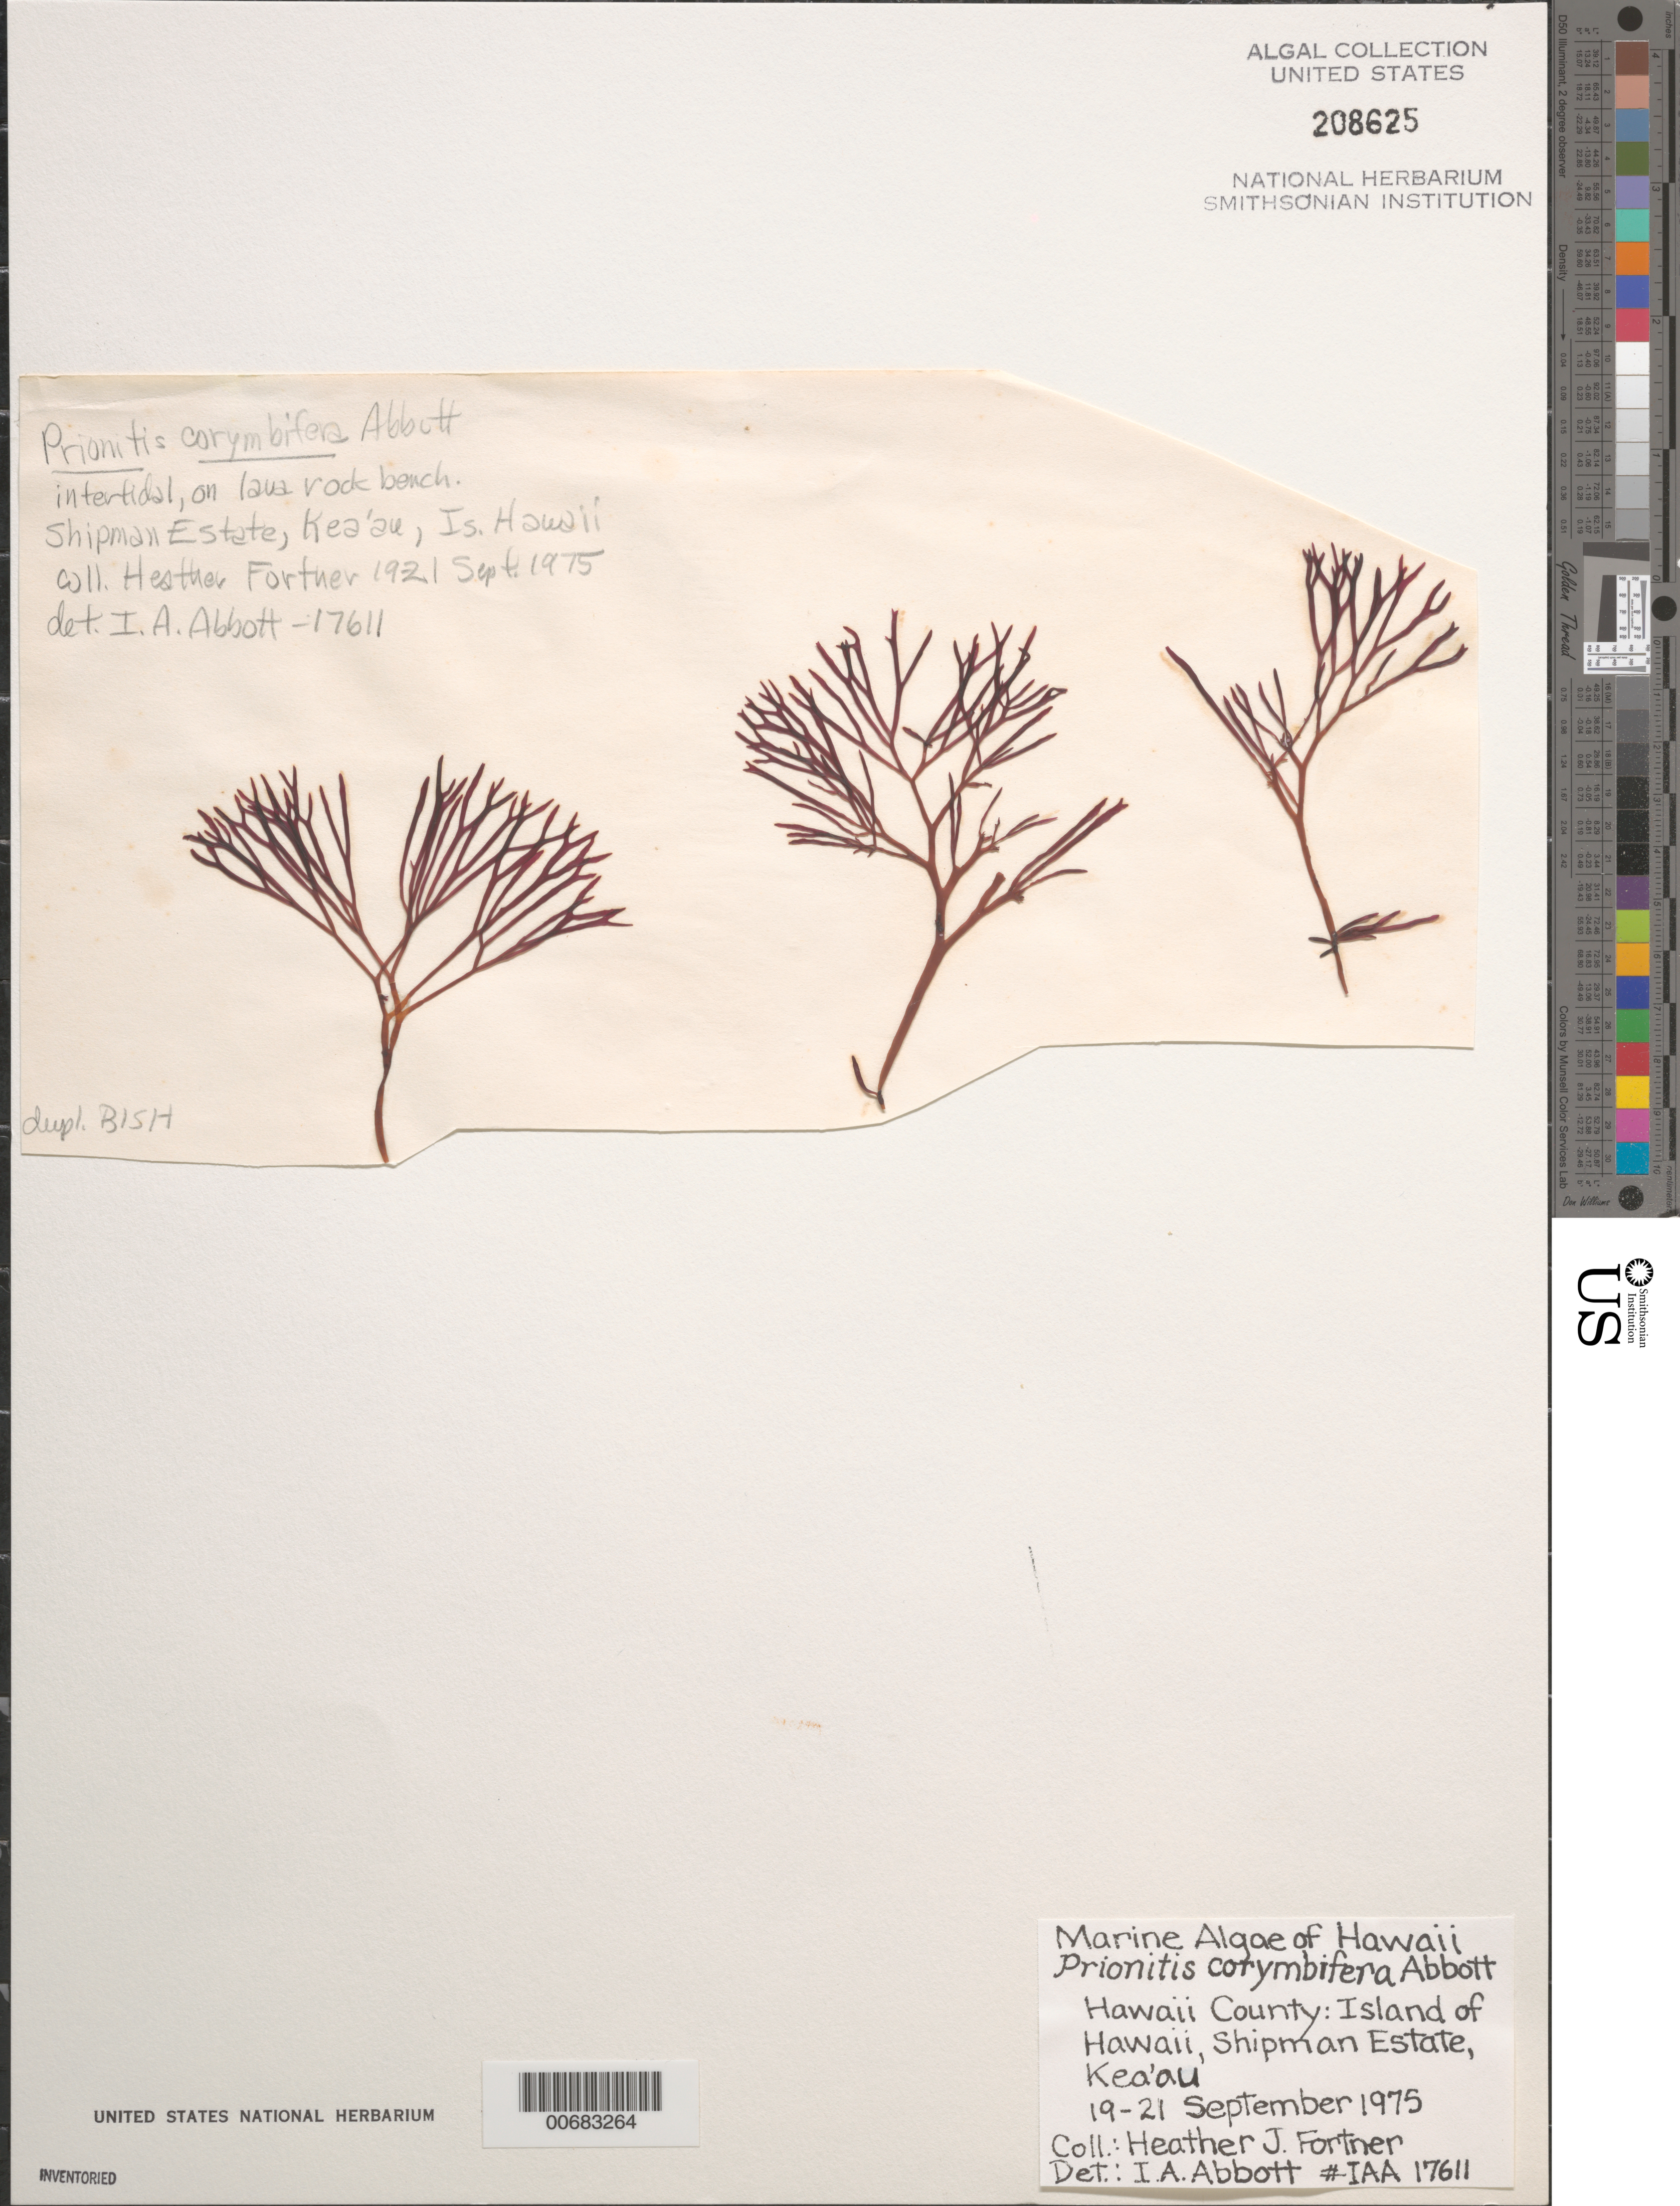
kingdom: Plantae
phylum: Rhodophyta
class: Florideophyceae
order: Halymeniales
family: Halymeniaceae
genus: Grateloupia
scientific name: Grateloupia corymbifera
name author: (I.A. Abbott) S. Kawaguchi & H.W. Wang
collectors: H. Fortner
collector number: IAA 17611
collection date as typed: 19 Sep 1975 to 21 Sep 1975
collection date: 1975-09-19/1975-09-21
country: United States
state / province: Hawaii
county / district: Hawaii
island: Hawaii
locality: Shipman Estate, Kea'au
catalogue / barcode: US 208625